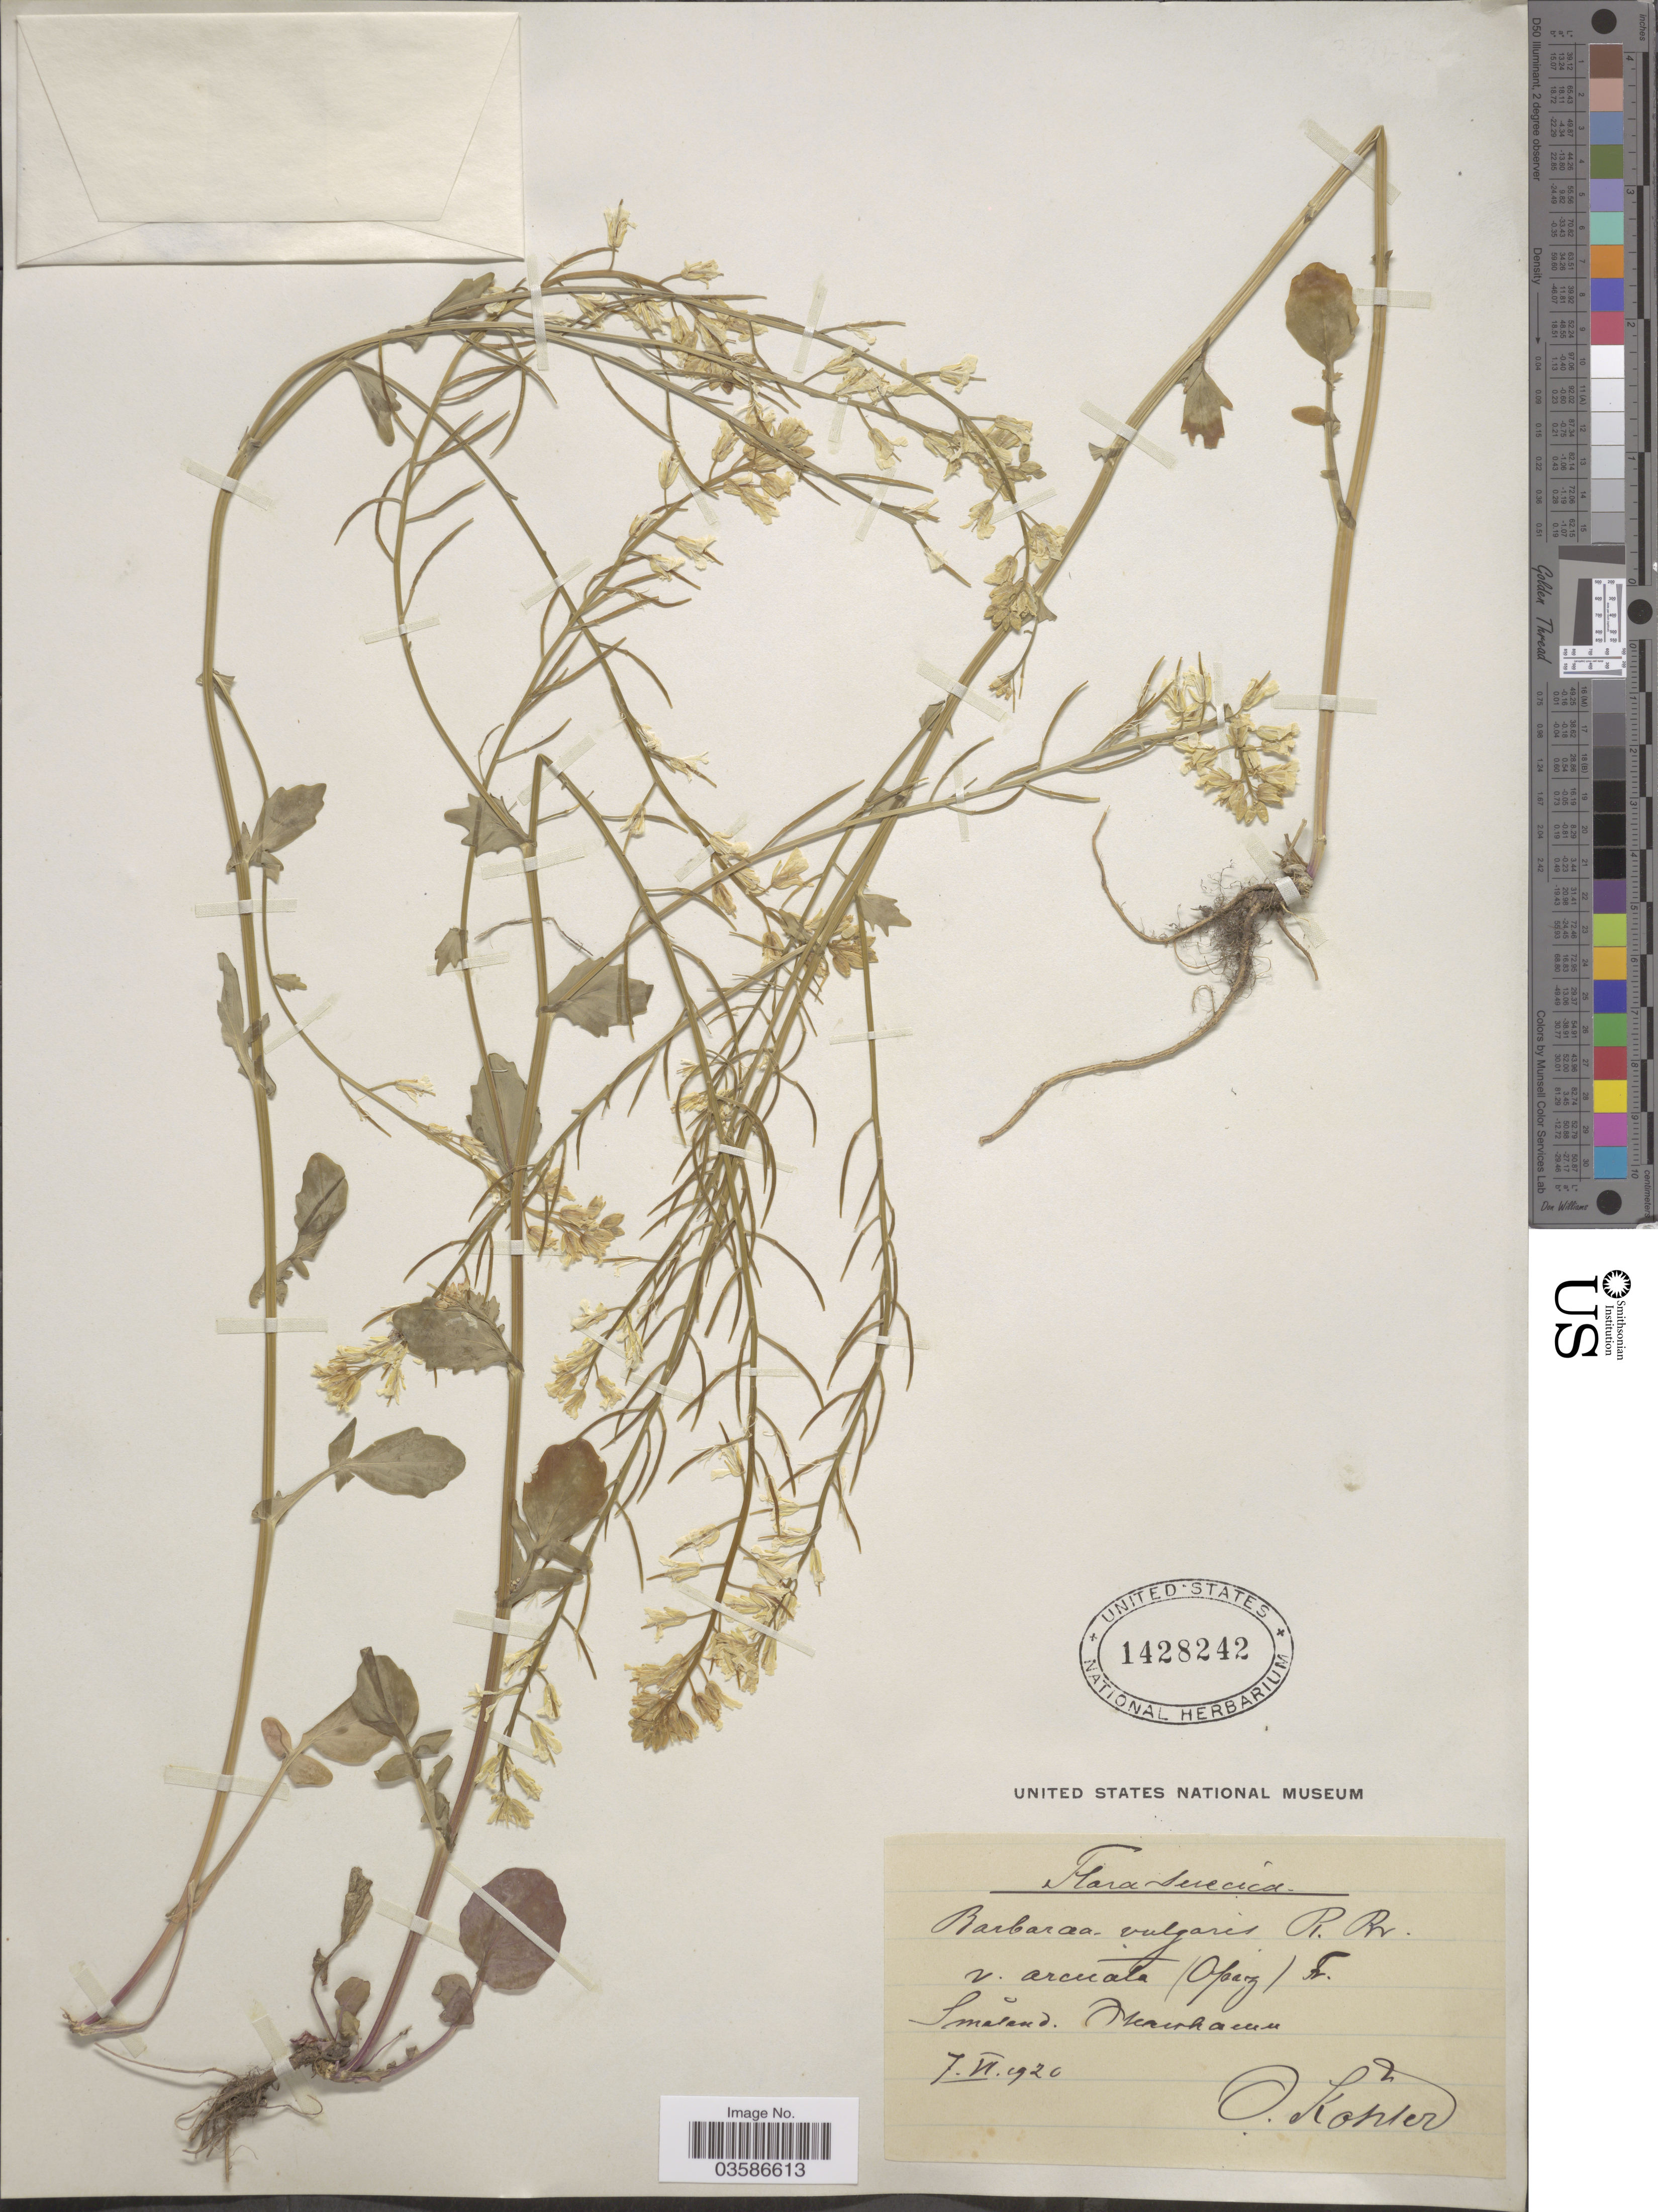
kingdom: Plantae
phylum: Tracheophyta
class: Magnoliopsida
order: Brassicales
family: Brassicaceae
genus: Barbarea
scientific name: Barbarea vulgaris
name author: W.T. Aiton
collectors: O. Köhler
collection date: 1920-06-07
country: Sweden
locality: Småland. Oskarshamn.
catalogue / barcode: US 1428242